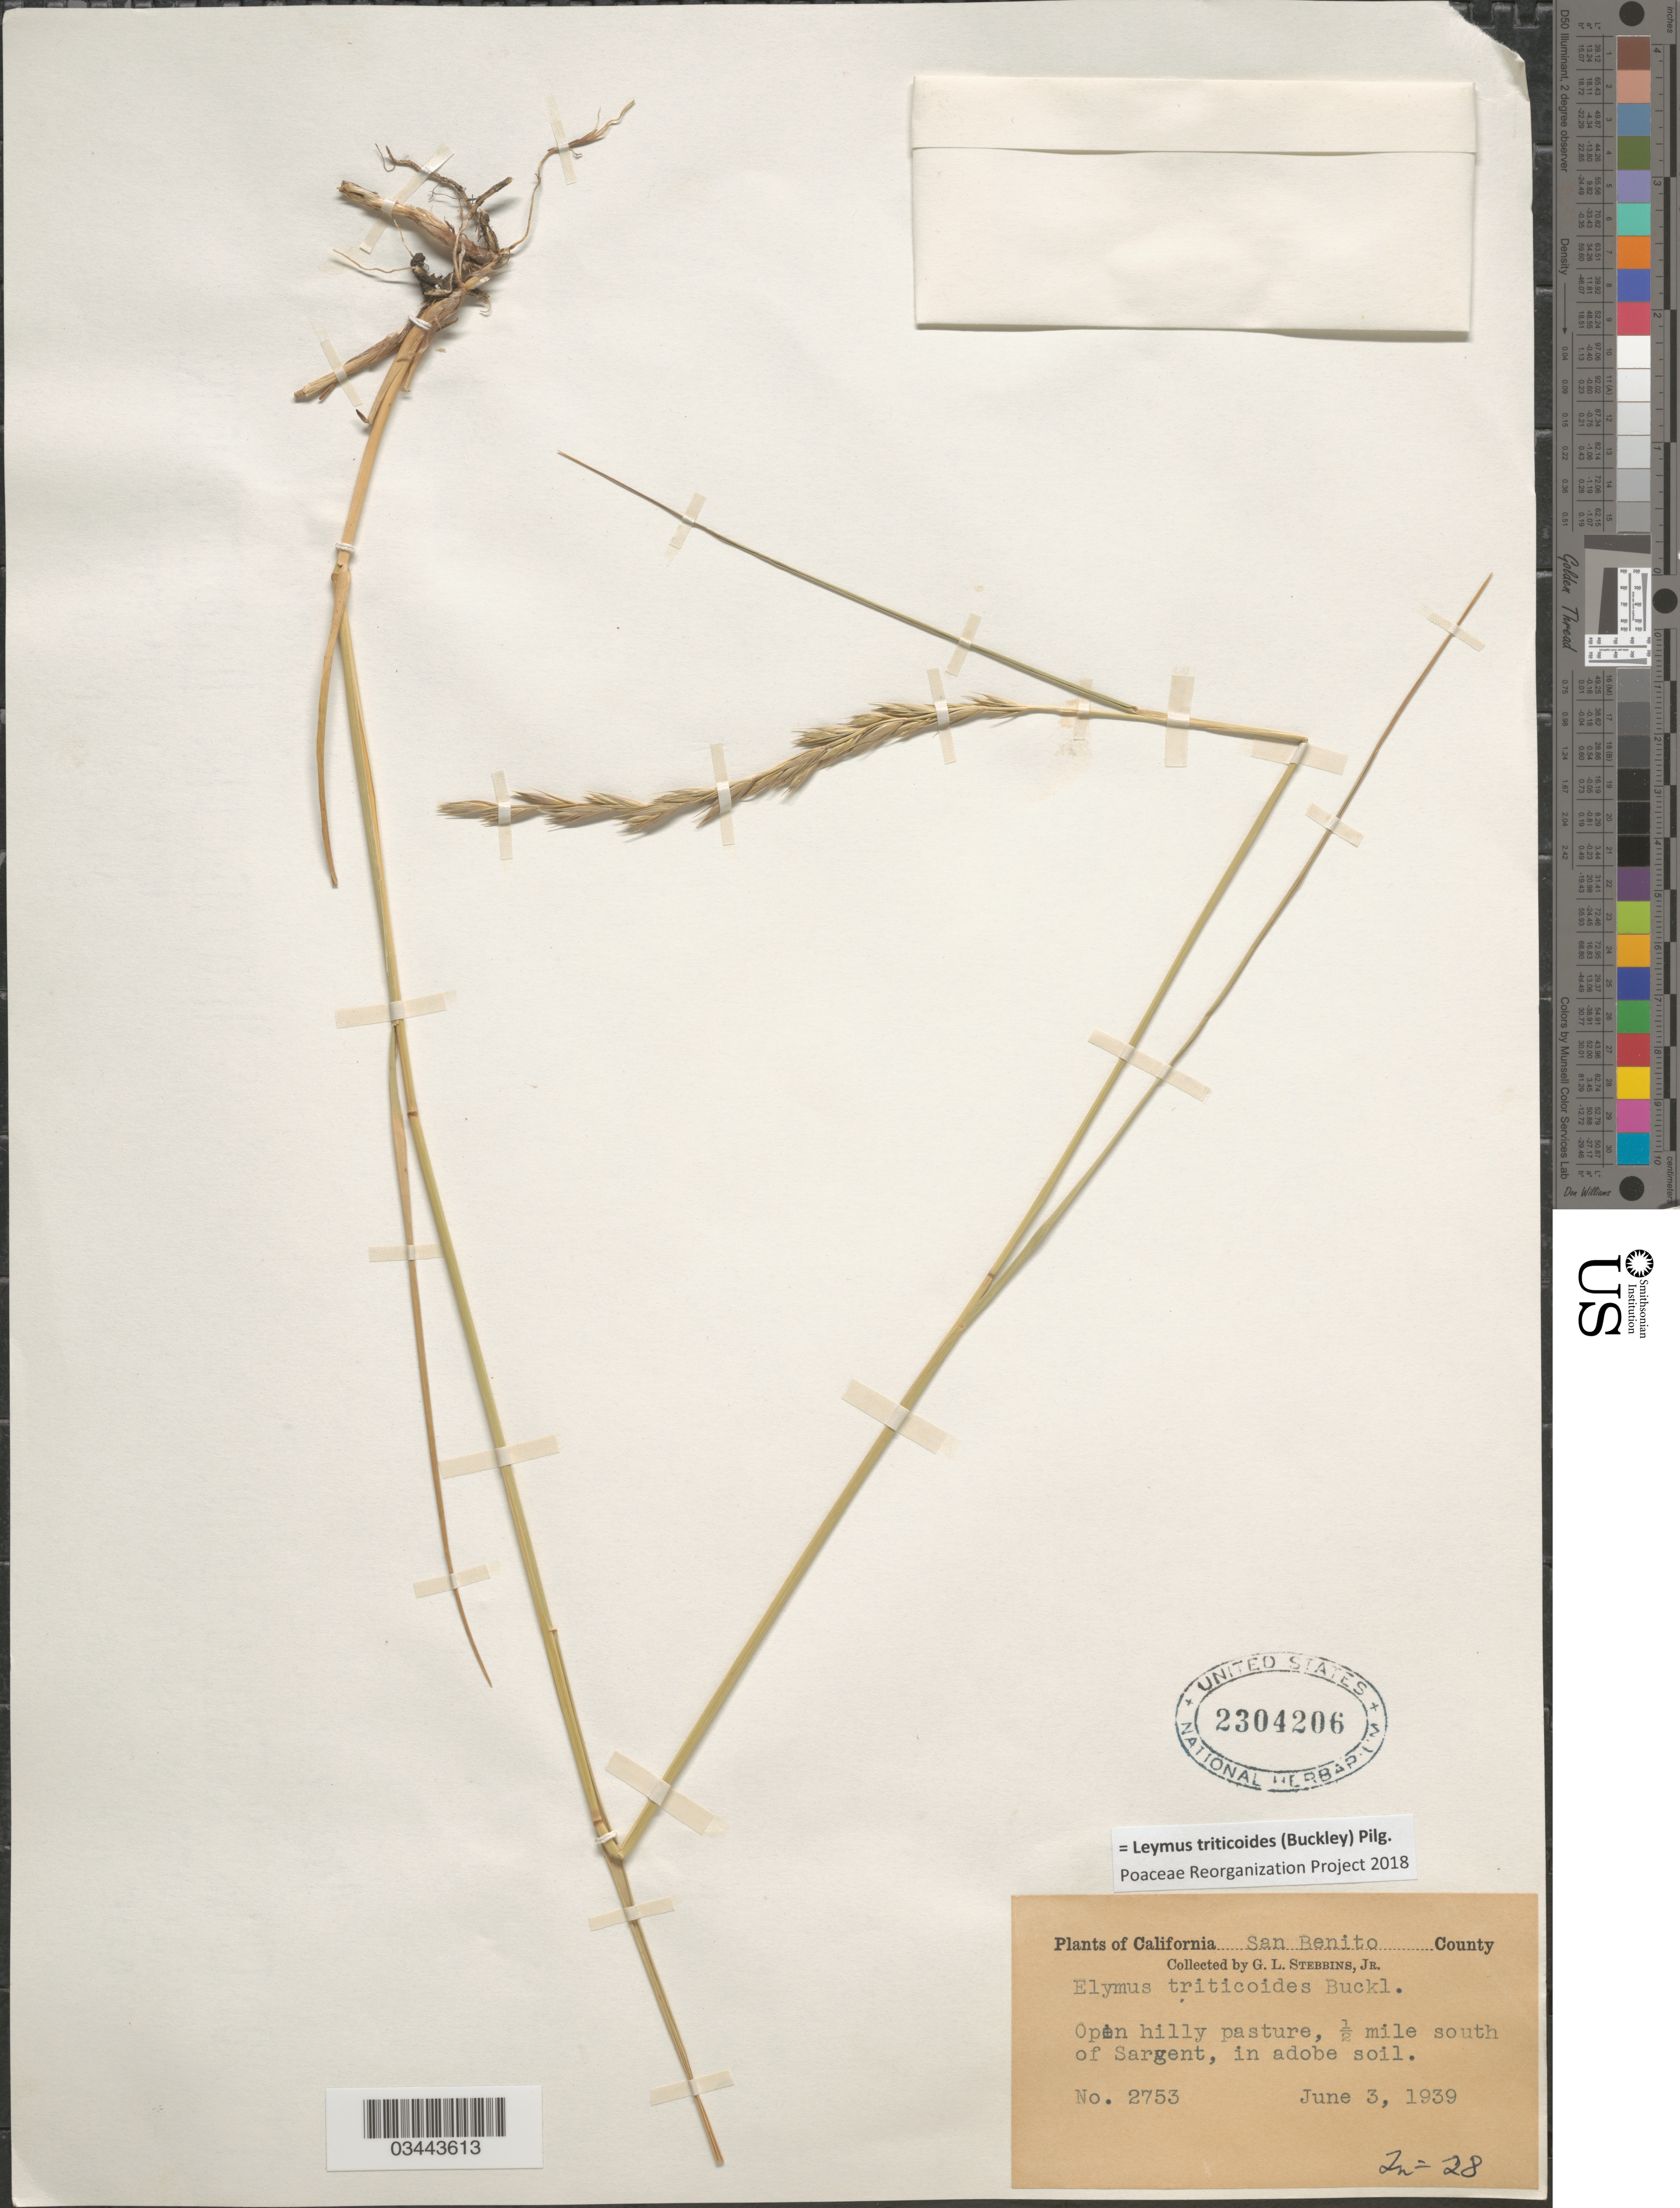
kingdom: Plantae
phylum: Tracheophyta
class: Liliopsida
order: Poales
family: Poaceae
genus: Leymus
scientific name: Leymus triticoides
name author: (Buckley) Pilg.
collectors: G. L. Stebbins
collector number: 2753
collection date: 1939-06-03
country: United States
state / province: California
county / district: San Benito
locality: San Benito County. Open hilly pasture, ½ mile south of Sargent, in adobe soil.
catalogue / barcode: US 2304206